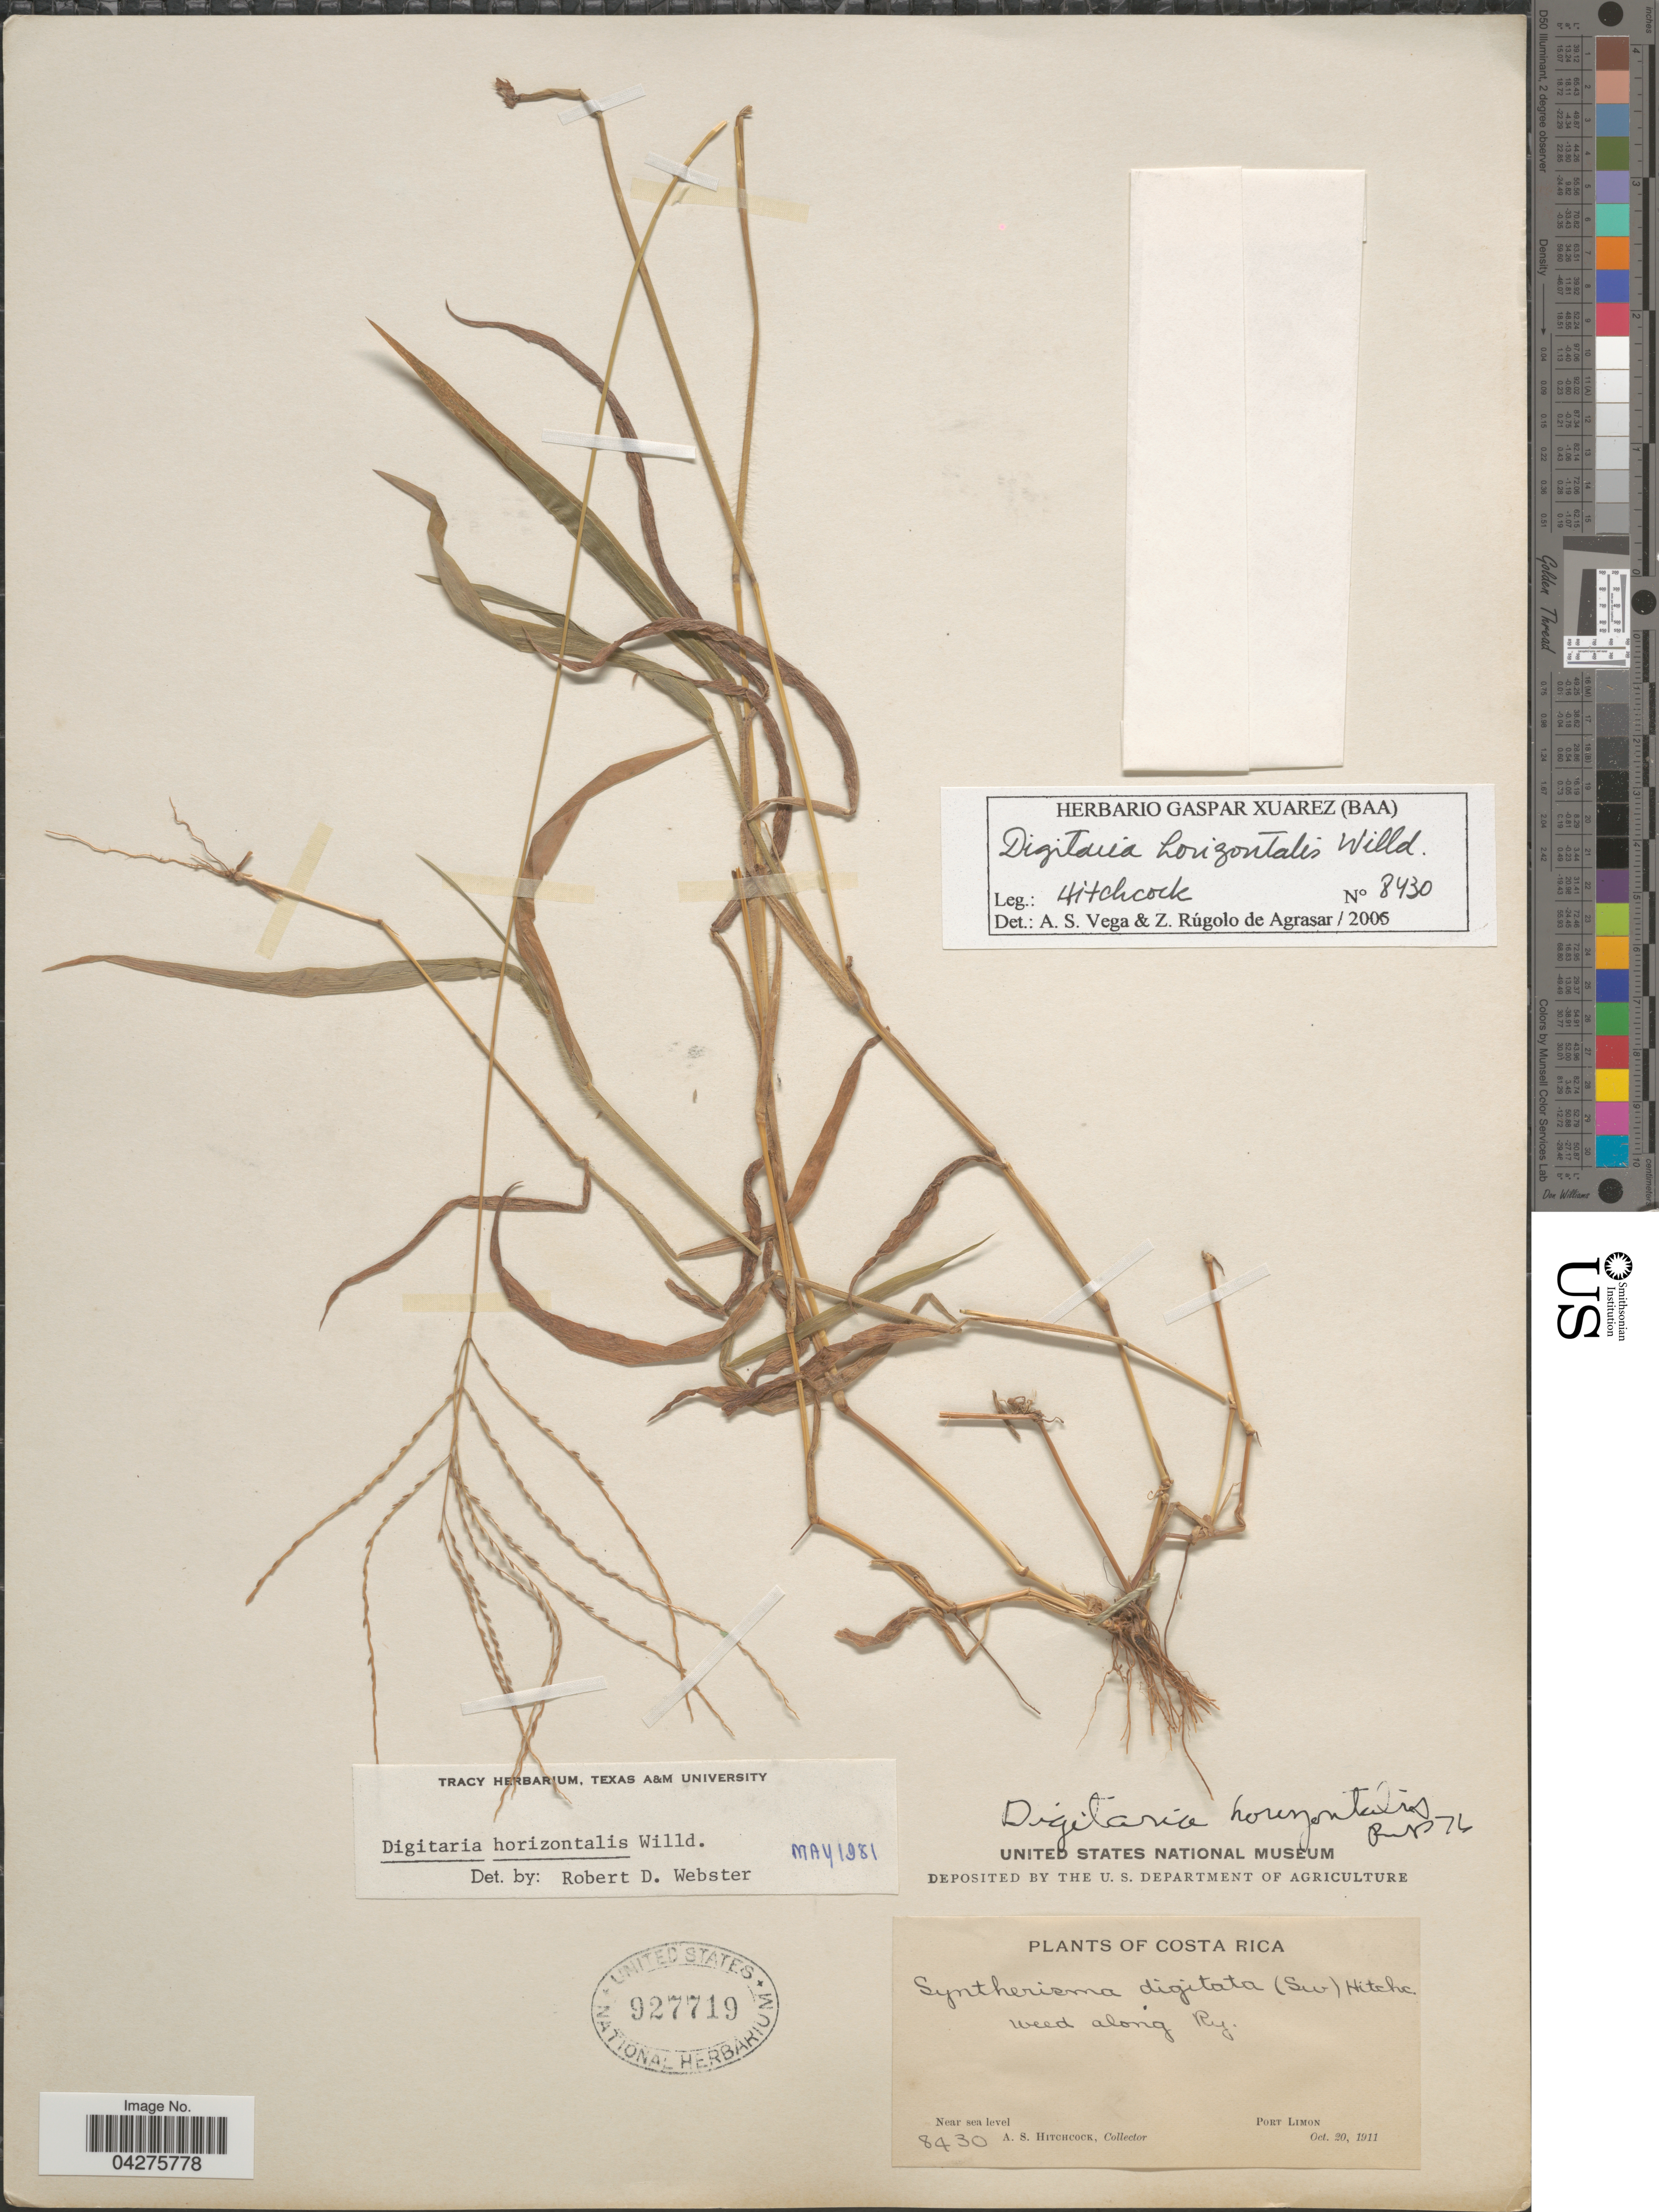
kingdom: Plantae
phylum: Tracheophyta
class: Liliopsida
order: Poales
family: Poaceae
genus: Digitaria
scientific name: Digitaria horizontalis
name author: Willd.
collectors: A. S. Hitchcock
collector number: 8430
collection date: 1911-10-20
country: Costa Rica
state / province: Limón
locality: Along Ry. Port Limon.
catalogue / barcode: US 927719